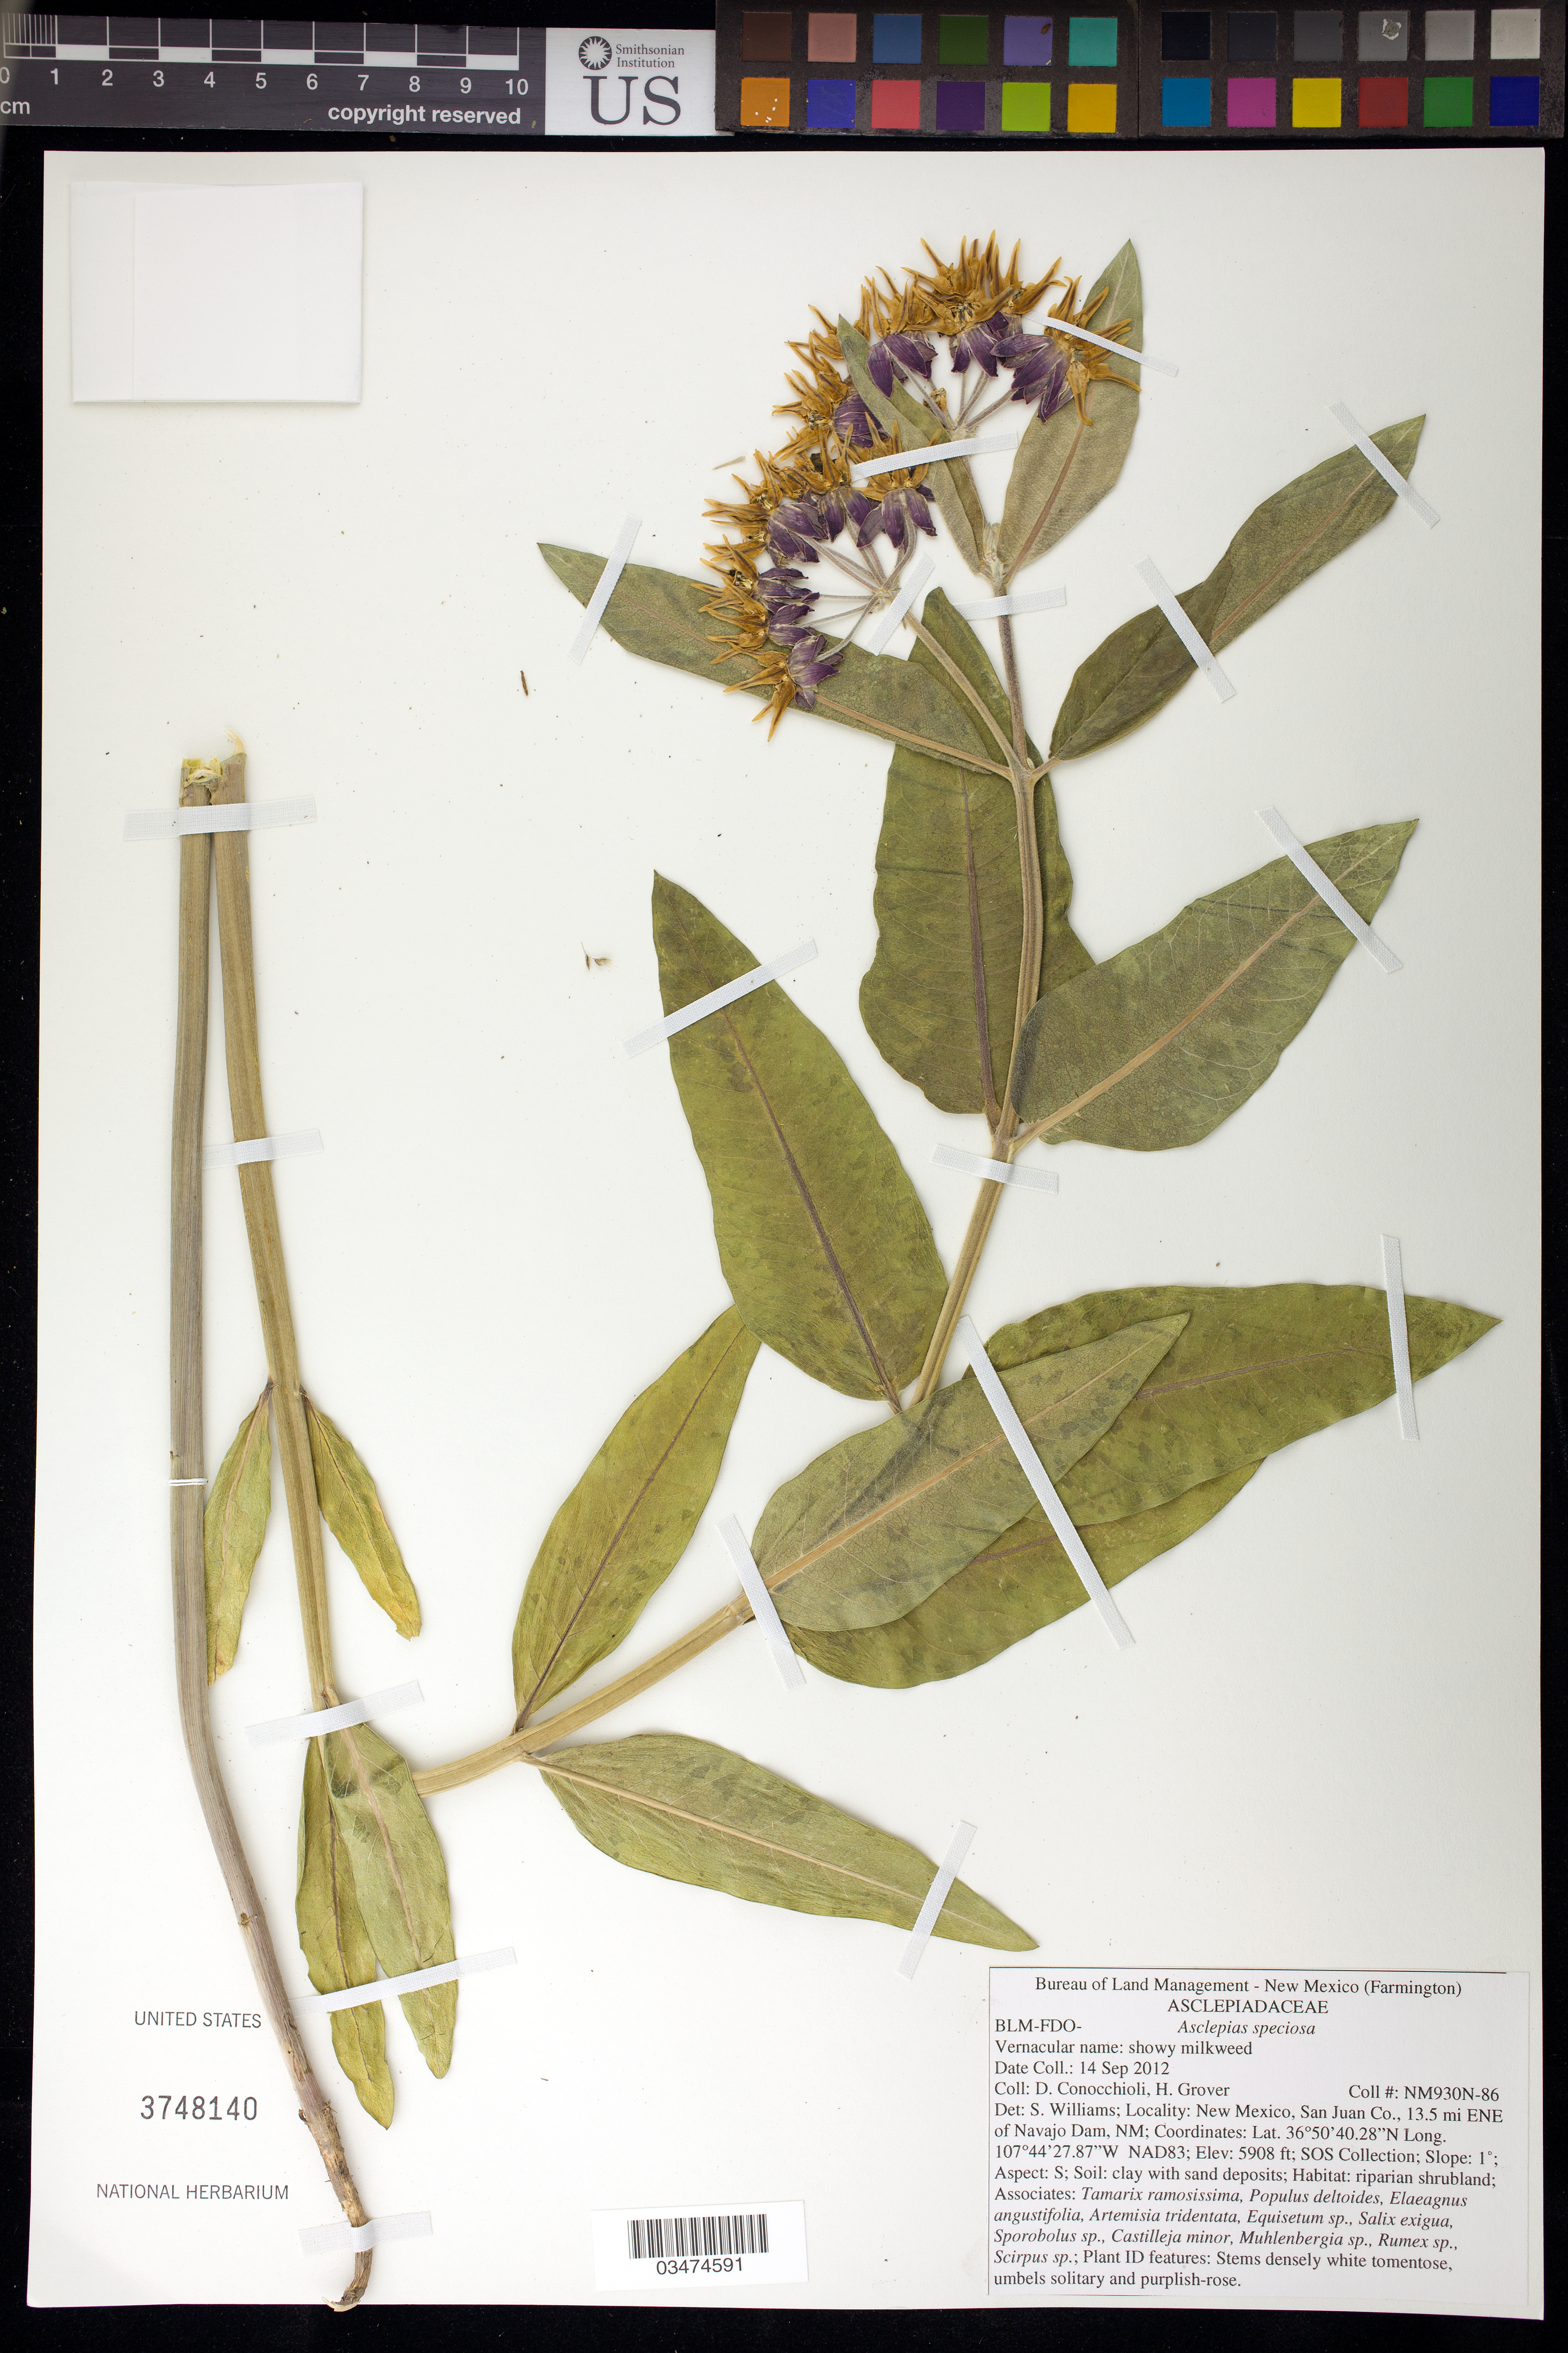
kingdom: Plantae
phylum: Tracheophyta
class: Magnoliopsida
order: Gentianales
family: Apocynaceae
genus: Asclepias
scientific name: Asclepias speciosa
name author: Torr.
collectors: D. Conocchioli & H. Grover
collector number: NM930N-86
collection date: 2012-09-14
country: United States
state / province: New Mexico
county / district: San Juan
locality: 13.5 mi. ENE of Navajo Dam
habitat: Clay with sand deposits. Riparian shrubland.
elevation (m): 1801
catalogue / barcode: US 3748140